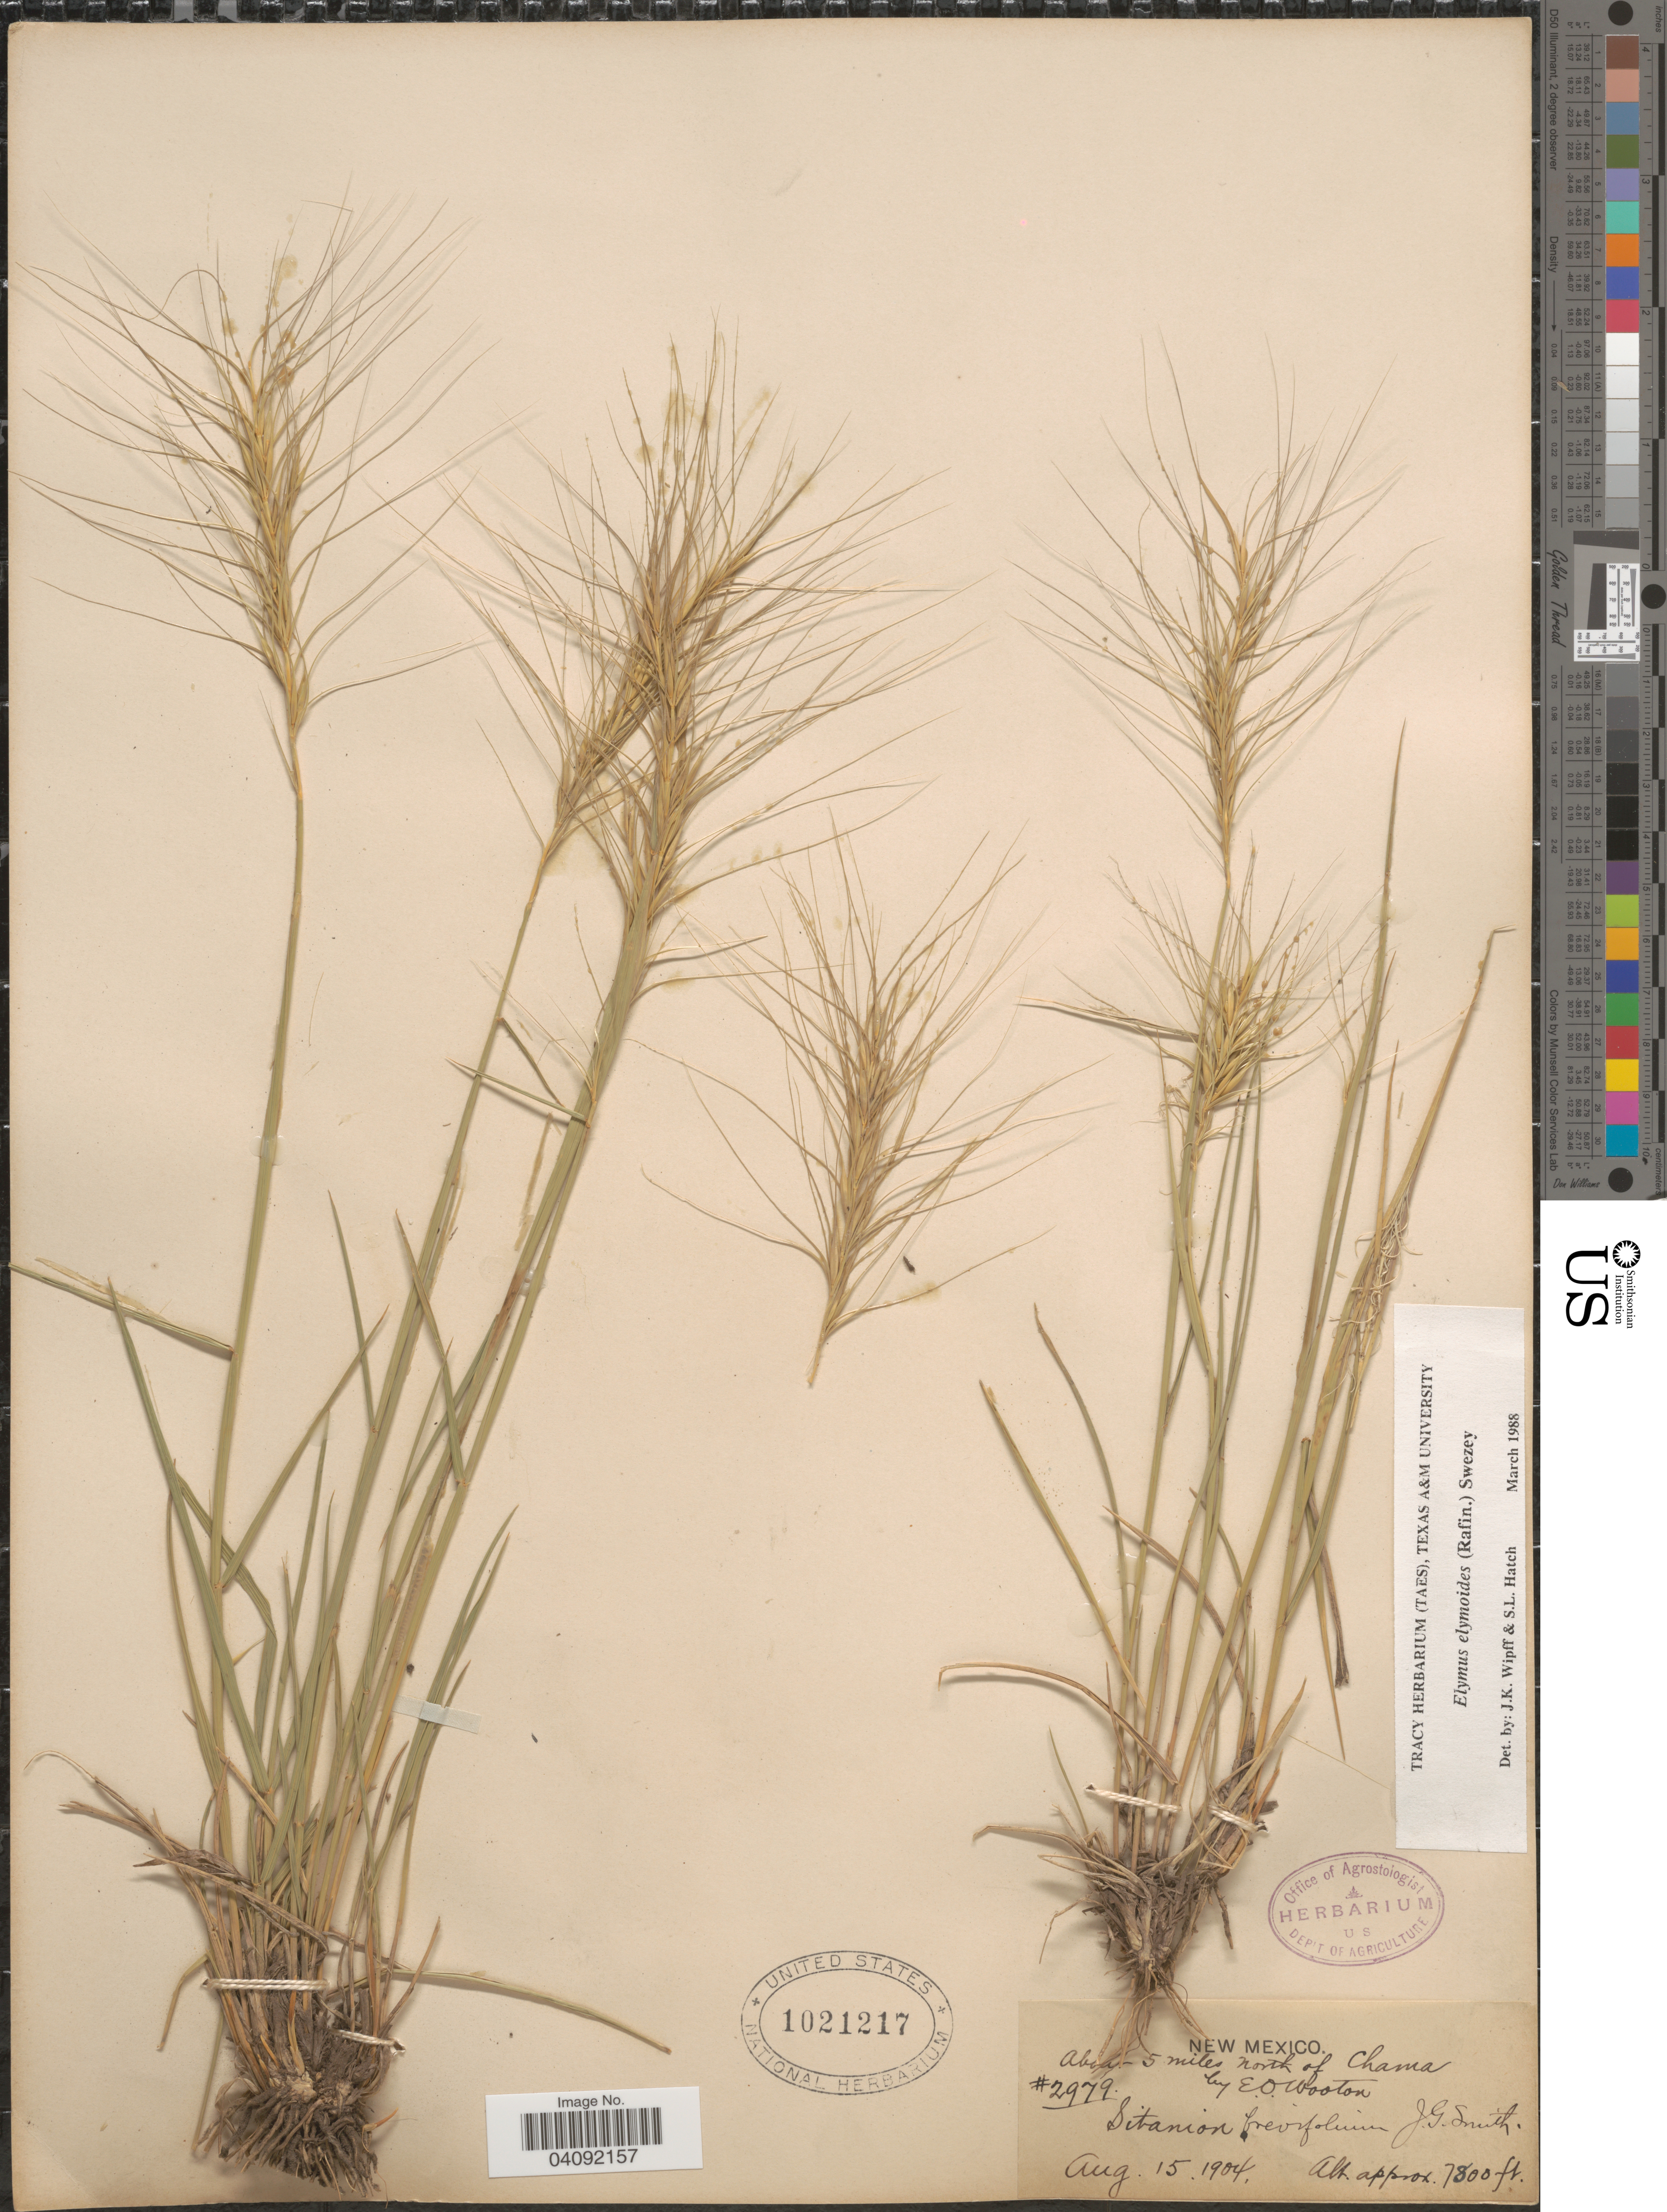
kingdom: Plantae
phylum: Tracheophyta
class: Liliopsida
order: Poales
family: Poaceae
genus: Elymus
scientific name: Elymus elymoides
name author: (Raf.) Swezey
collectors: E. O. Wooton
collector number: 2979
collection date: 1904-08-15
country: United States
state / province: New Mexico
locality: About 5 miles North of Chama.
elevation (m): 2377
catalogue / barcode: US 1021217